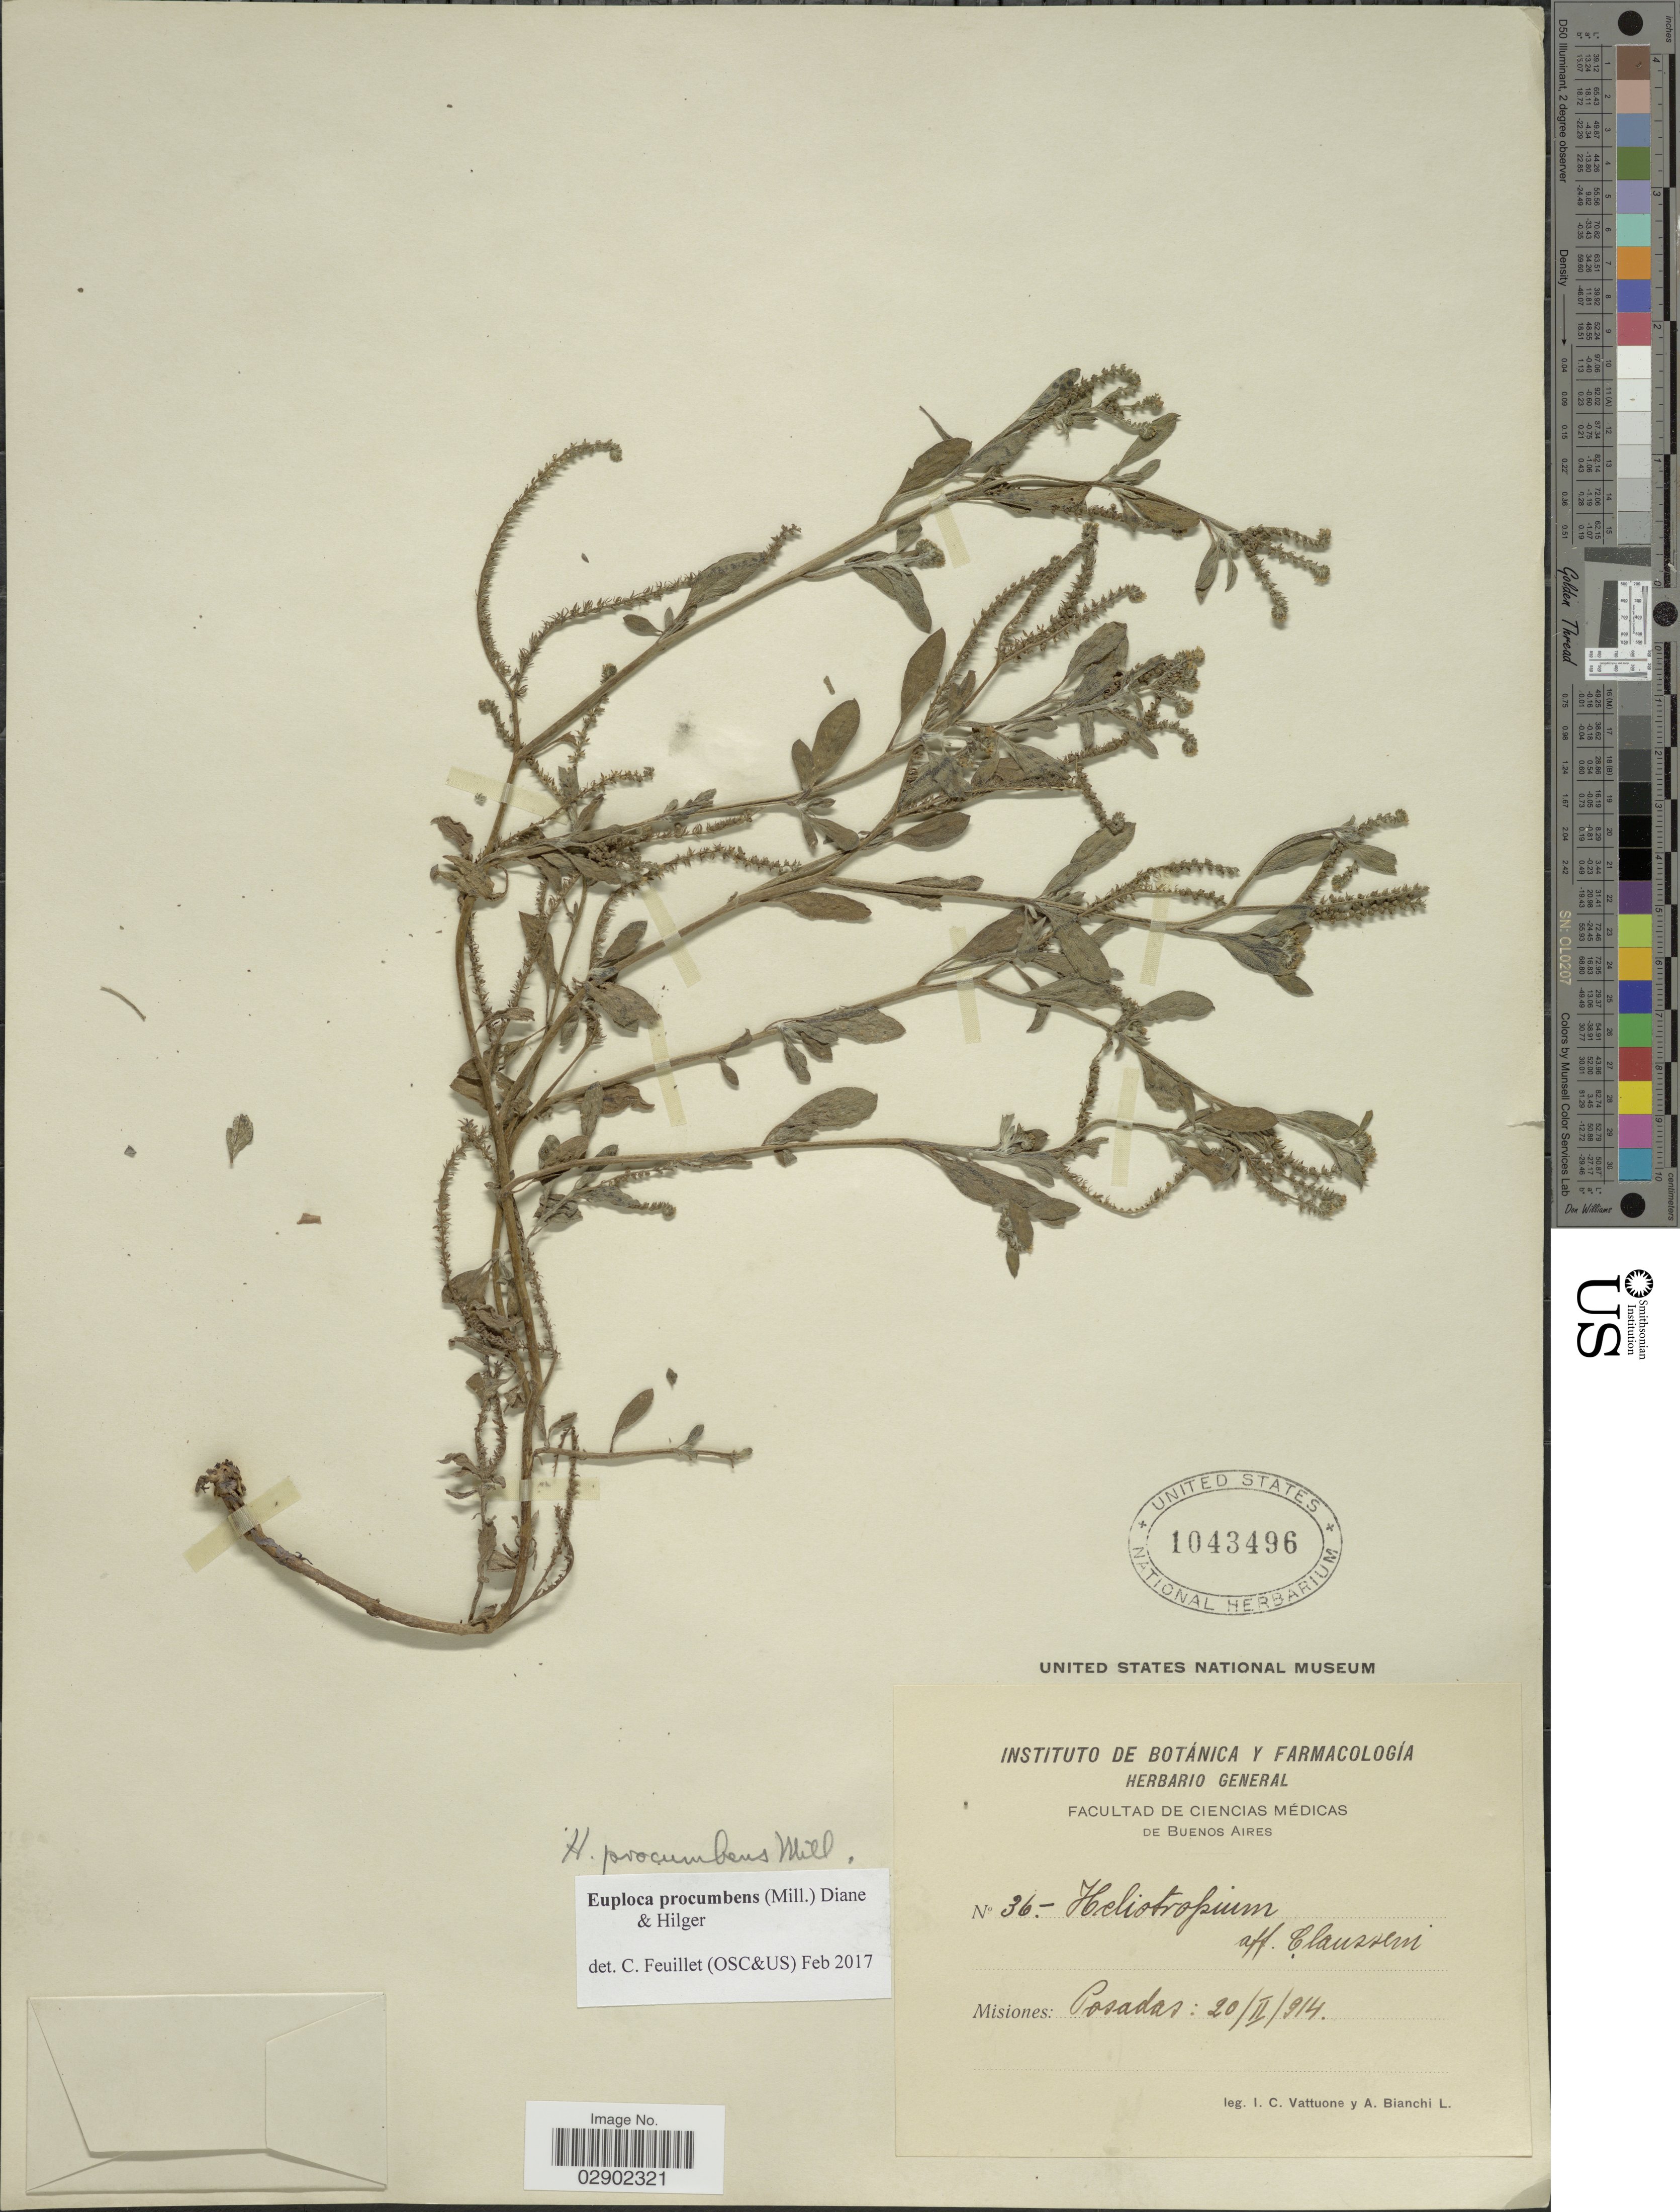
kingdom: Plantae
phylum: Tracheophyta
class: Magnoliopsida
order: Boraginales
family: Heliotropiaceae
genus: Euploca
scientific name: Euploca procumbens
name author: (Mill.) Diane & Hilger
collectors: I. Vattuone & A. Bianchi L.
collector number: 36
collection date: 1914-02-20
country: Argentina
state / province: Misiones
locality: Misiones: Posadas.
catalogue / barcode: US 1043496